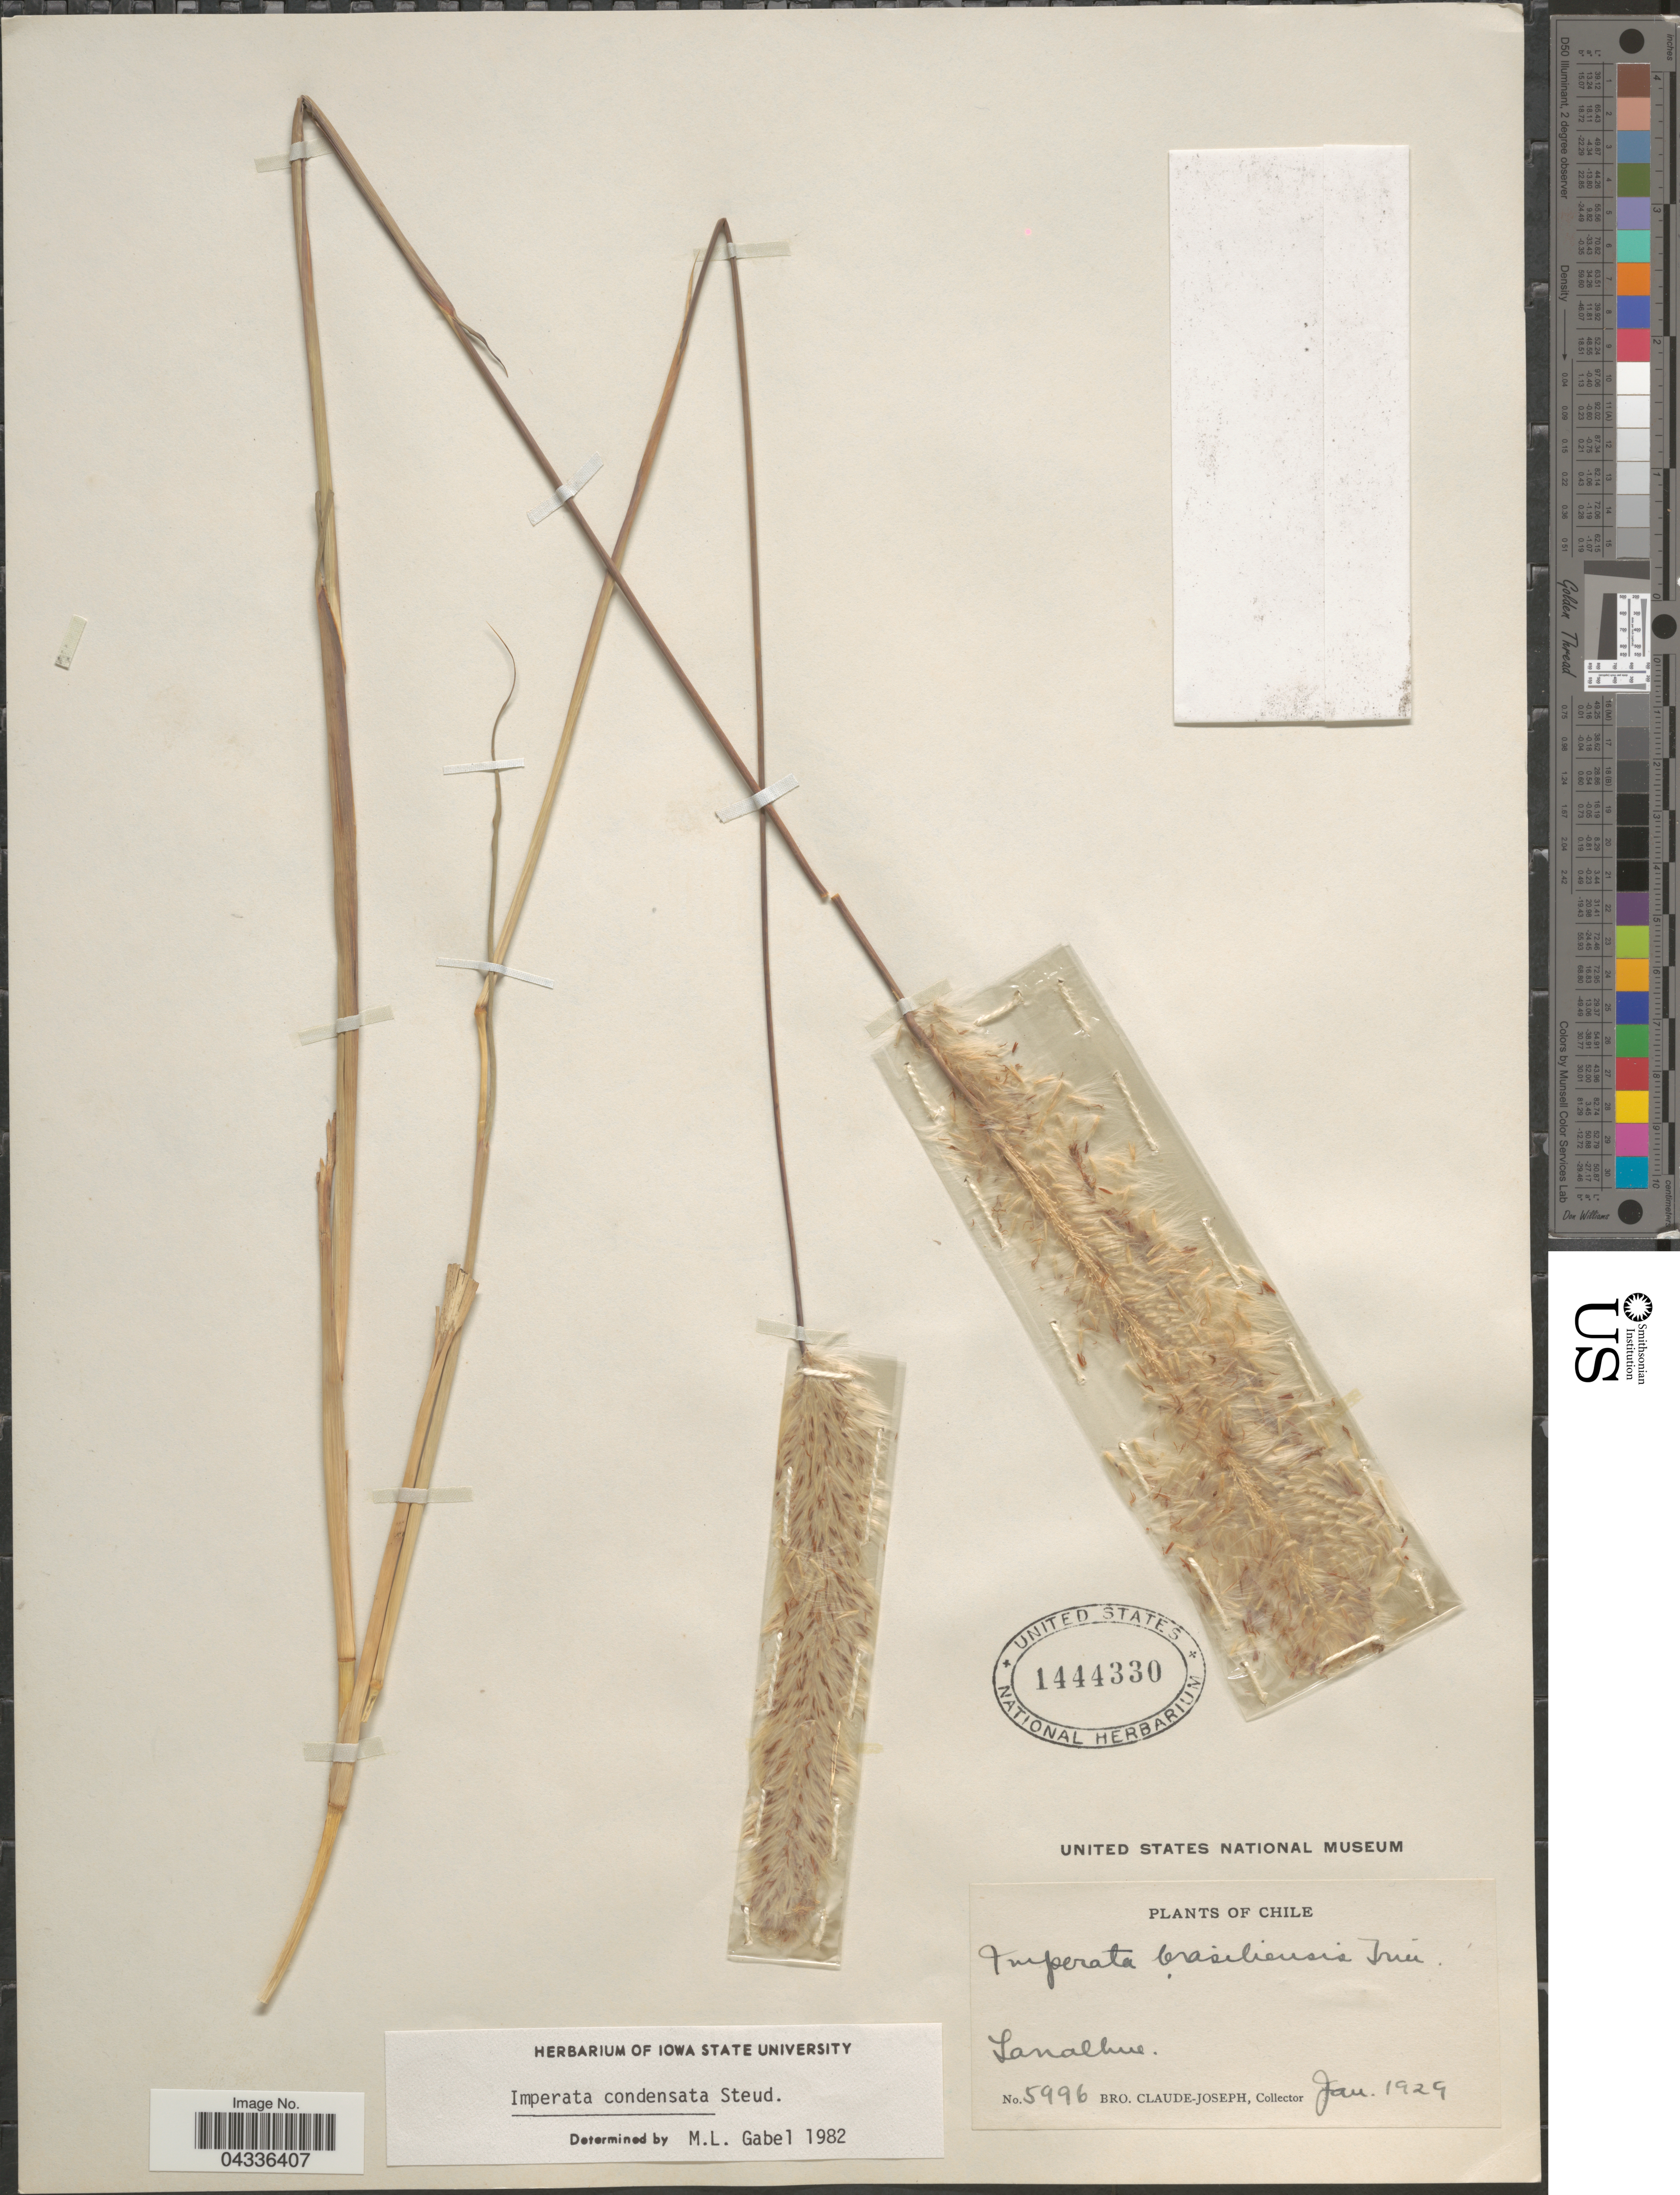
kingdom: Plantae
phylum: Tracheophyta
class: Liliopsida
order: Poales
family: Poaceae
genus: Imperata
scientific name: Imperata condensata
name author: Steud.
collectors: Bro. Claude-Joseph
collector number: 5996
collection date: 1929-01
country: Chile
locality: Lanalhue.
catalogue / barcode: US 1444330